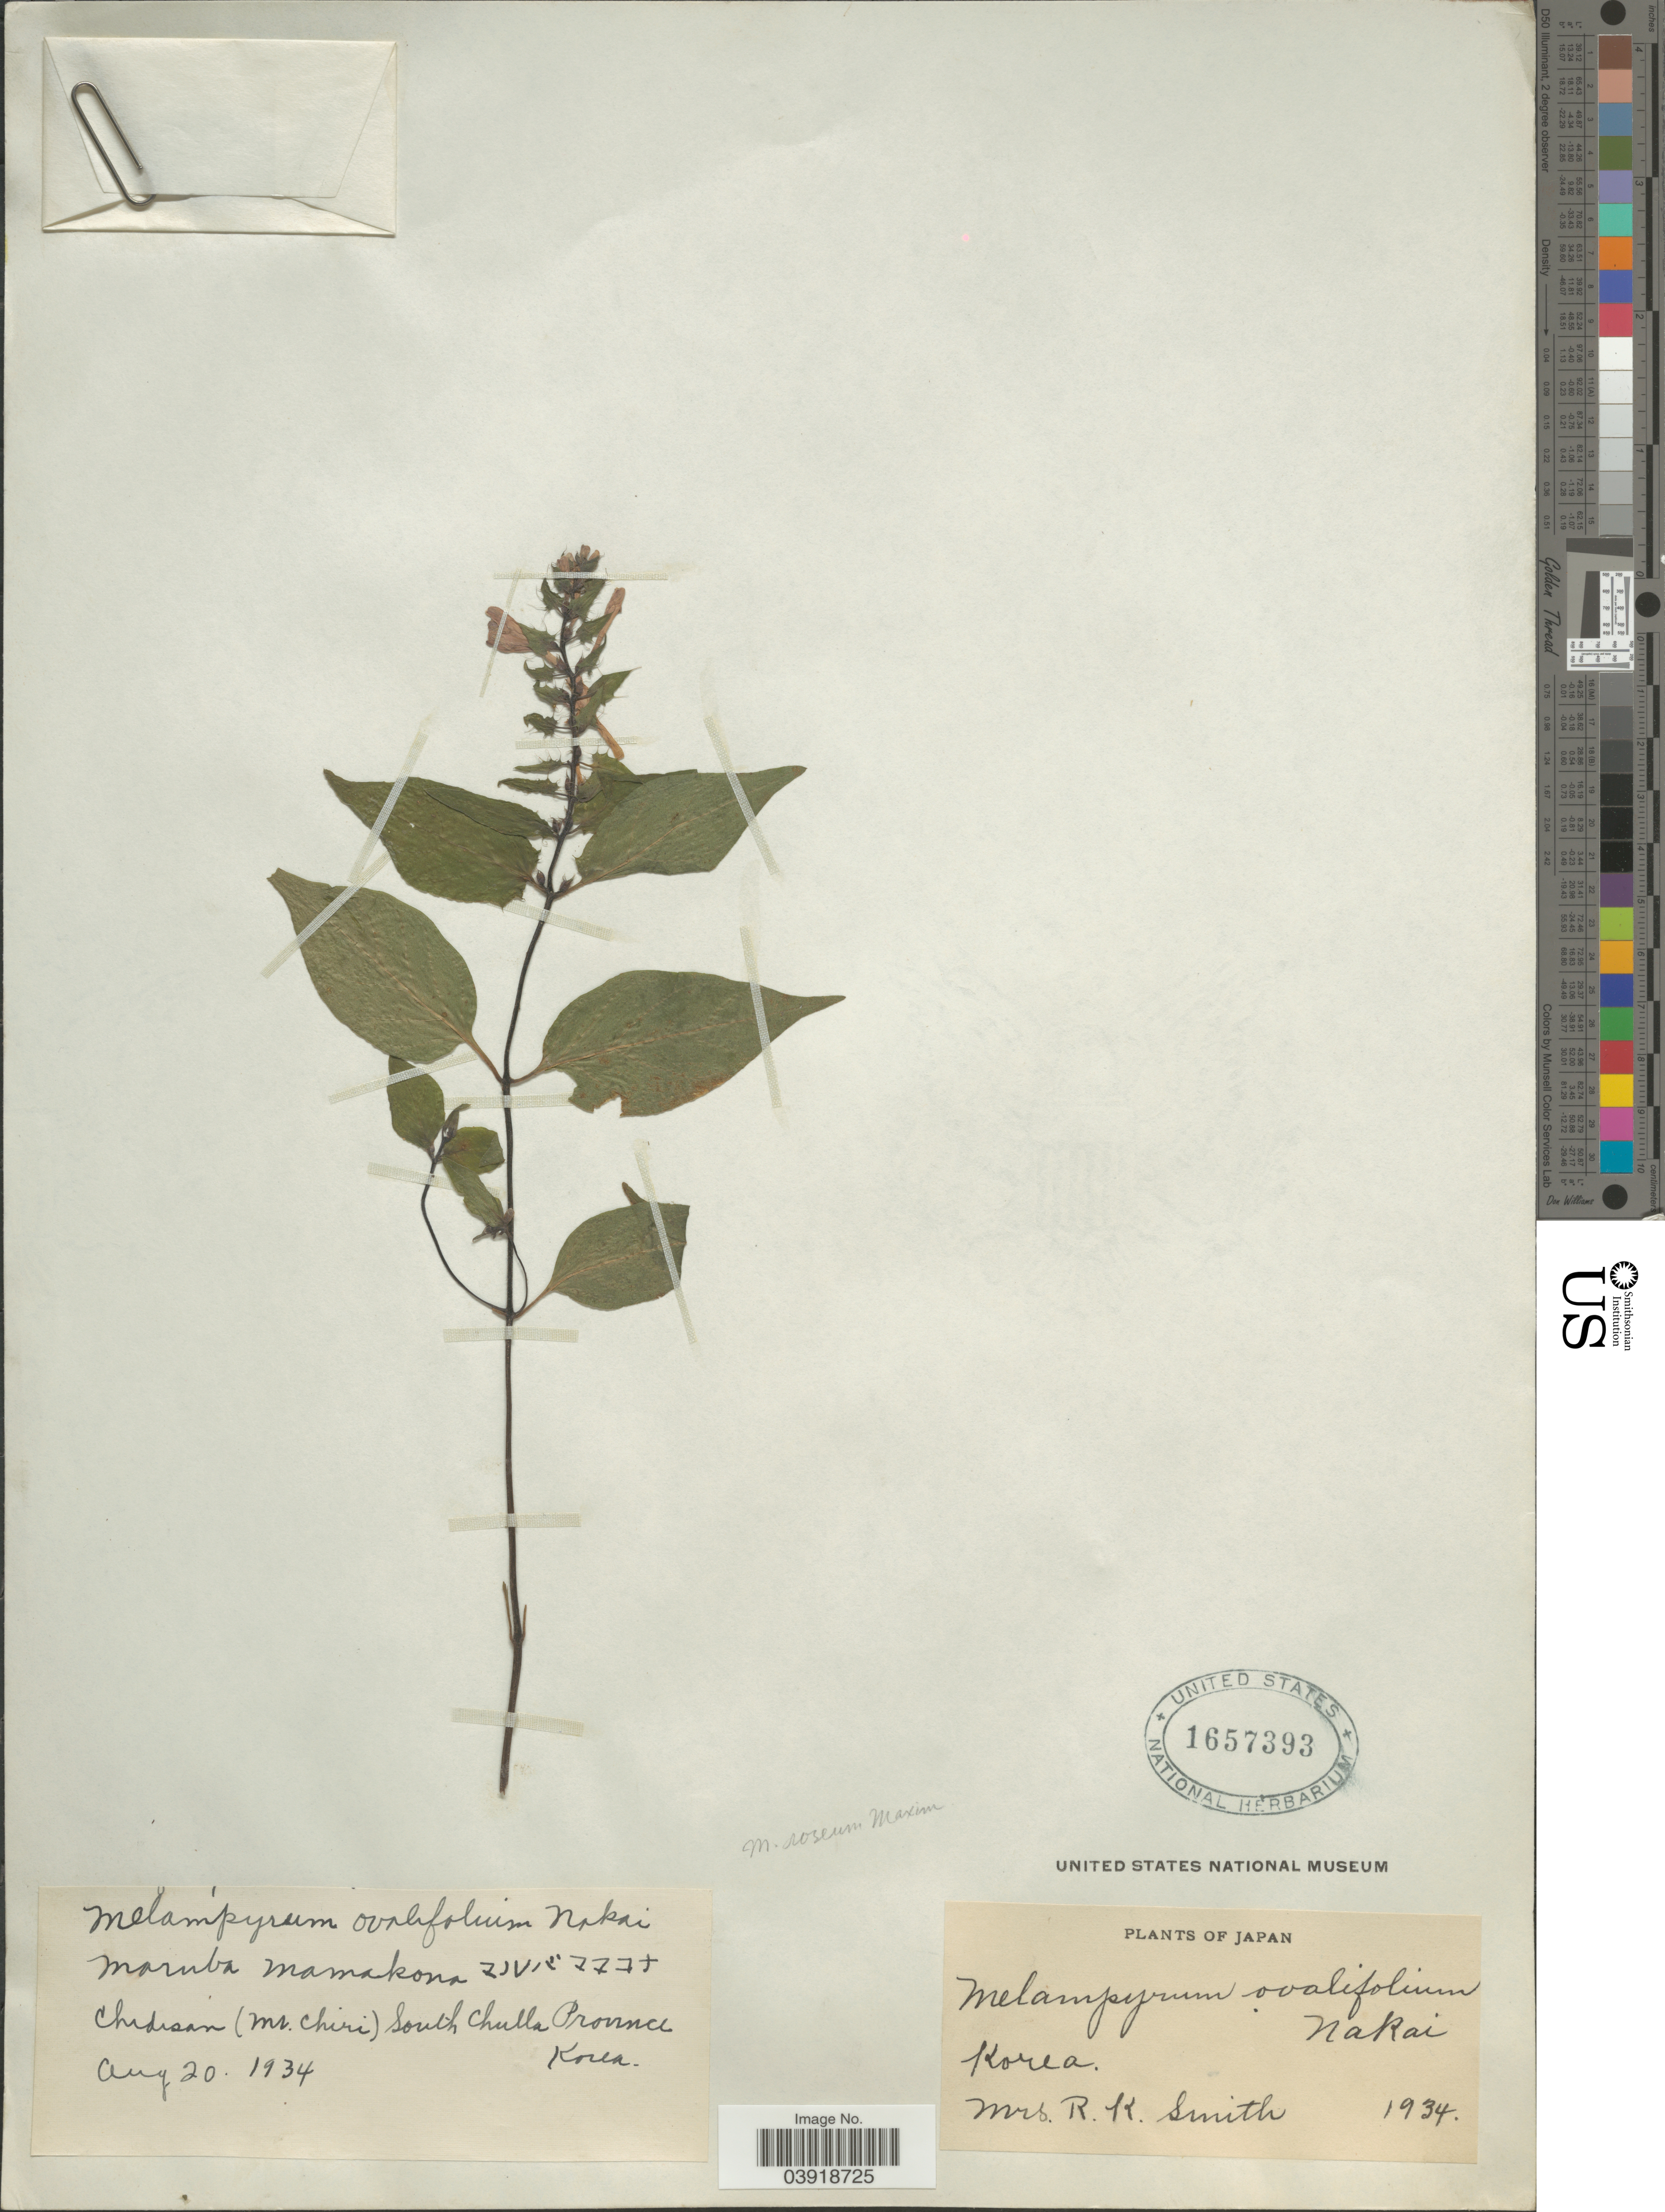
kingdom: Plantae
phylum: Tracheophyta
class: Magnoliopsida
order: Lamiales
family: Orobanchaceae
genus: Melampyrum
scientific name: Melampyrum roseum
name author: Maxim.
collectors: R. Smith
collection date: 1934-08-20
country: South Korea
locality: Chidisan (Mt. Chiri) South Chulla Province.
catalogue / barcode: US 1657393